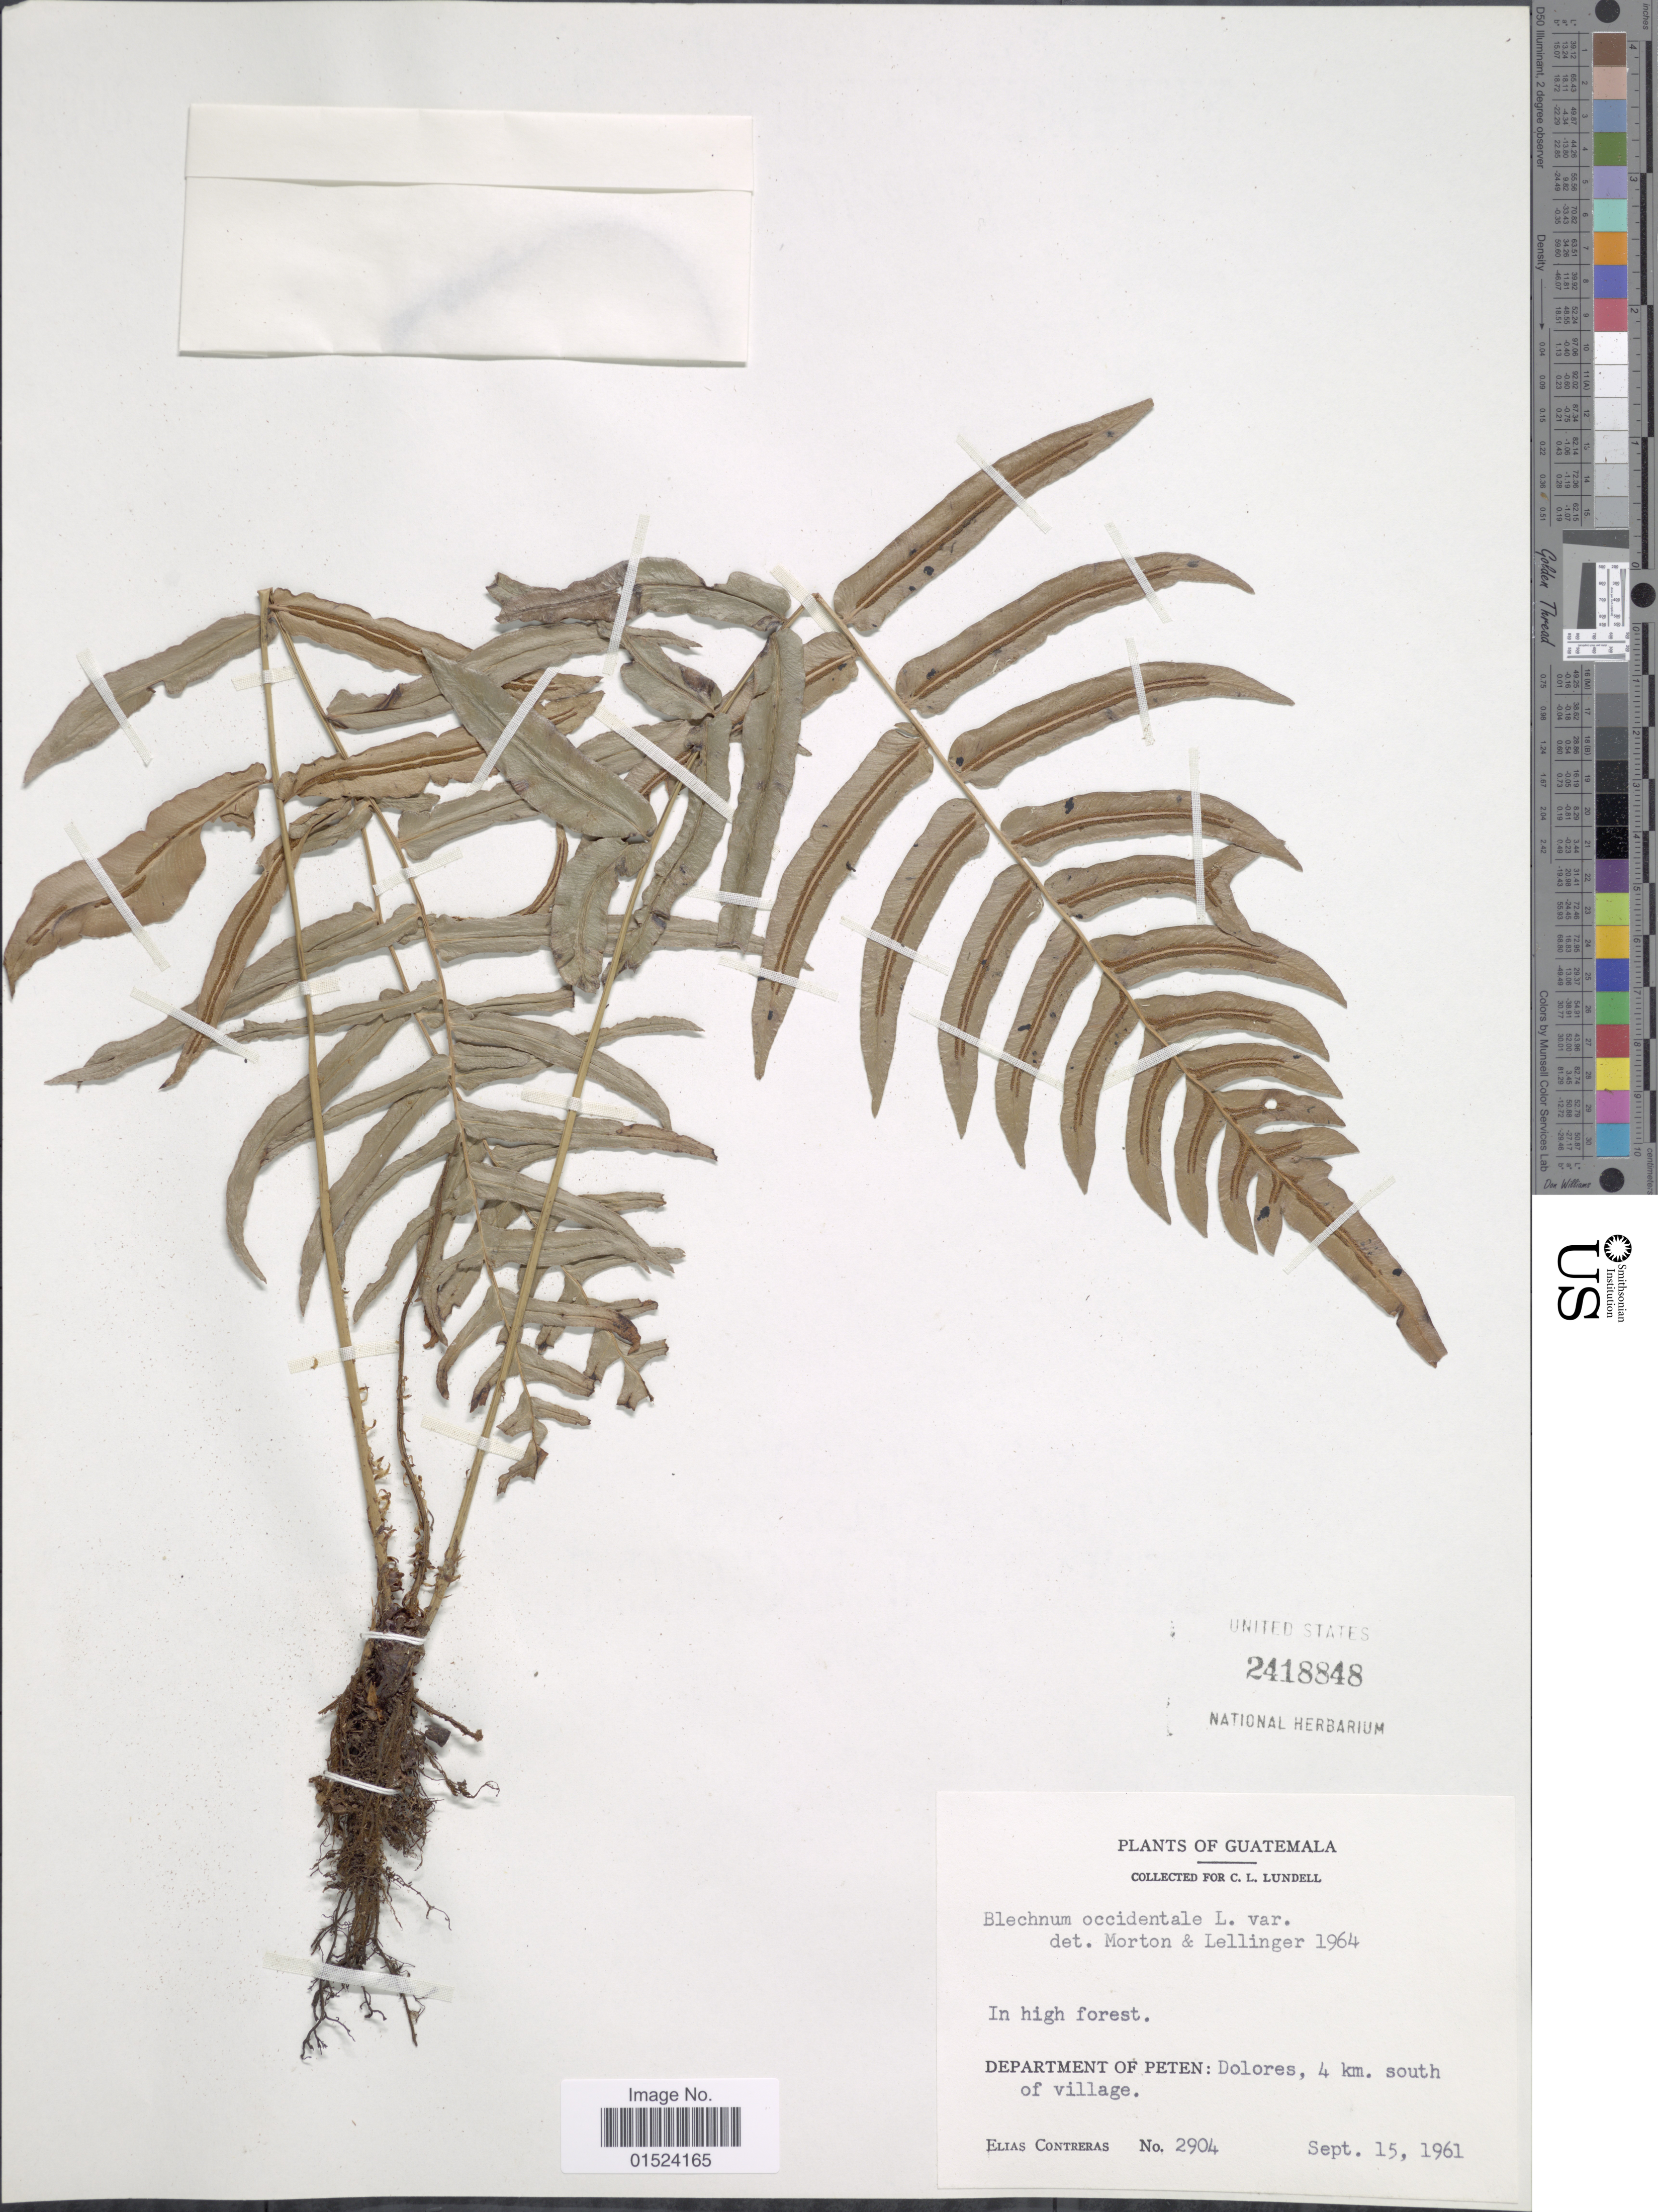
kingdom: Plantae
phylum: Tracheophyta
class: Polypodiopsida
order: Polypodiales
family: Blechnaceae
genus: Blechnum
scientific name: Blechnum occidentale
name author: L.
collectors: E. Conteras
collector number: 2904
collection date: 1961-09-15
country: Guatemala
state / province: El Petén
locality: Dolores, 4 km. south of village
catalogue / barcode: US 2418848